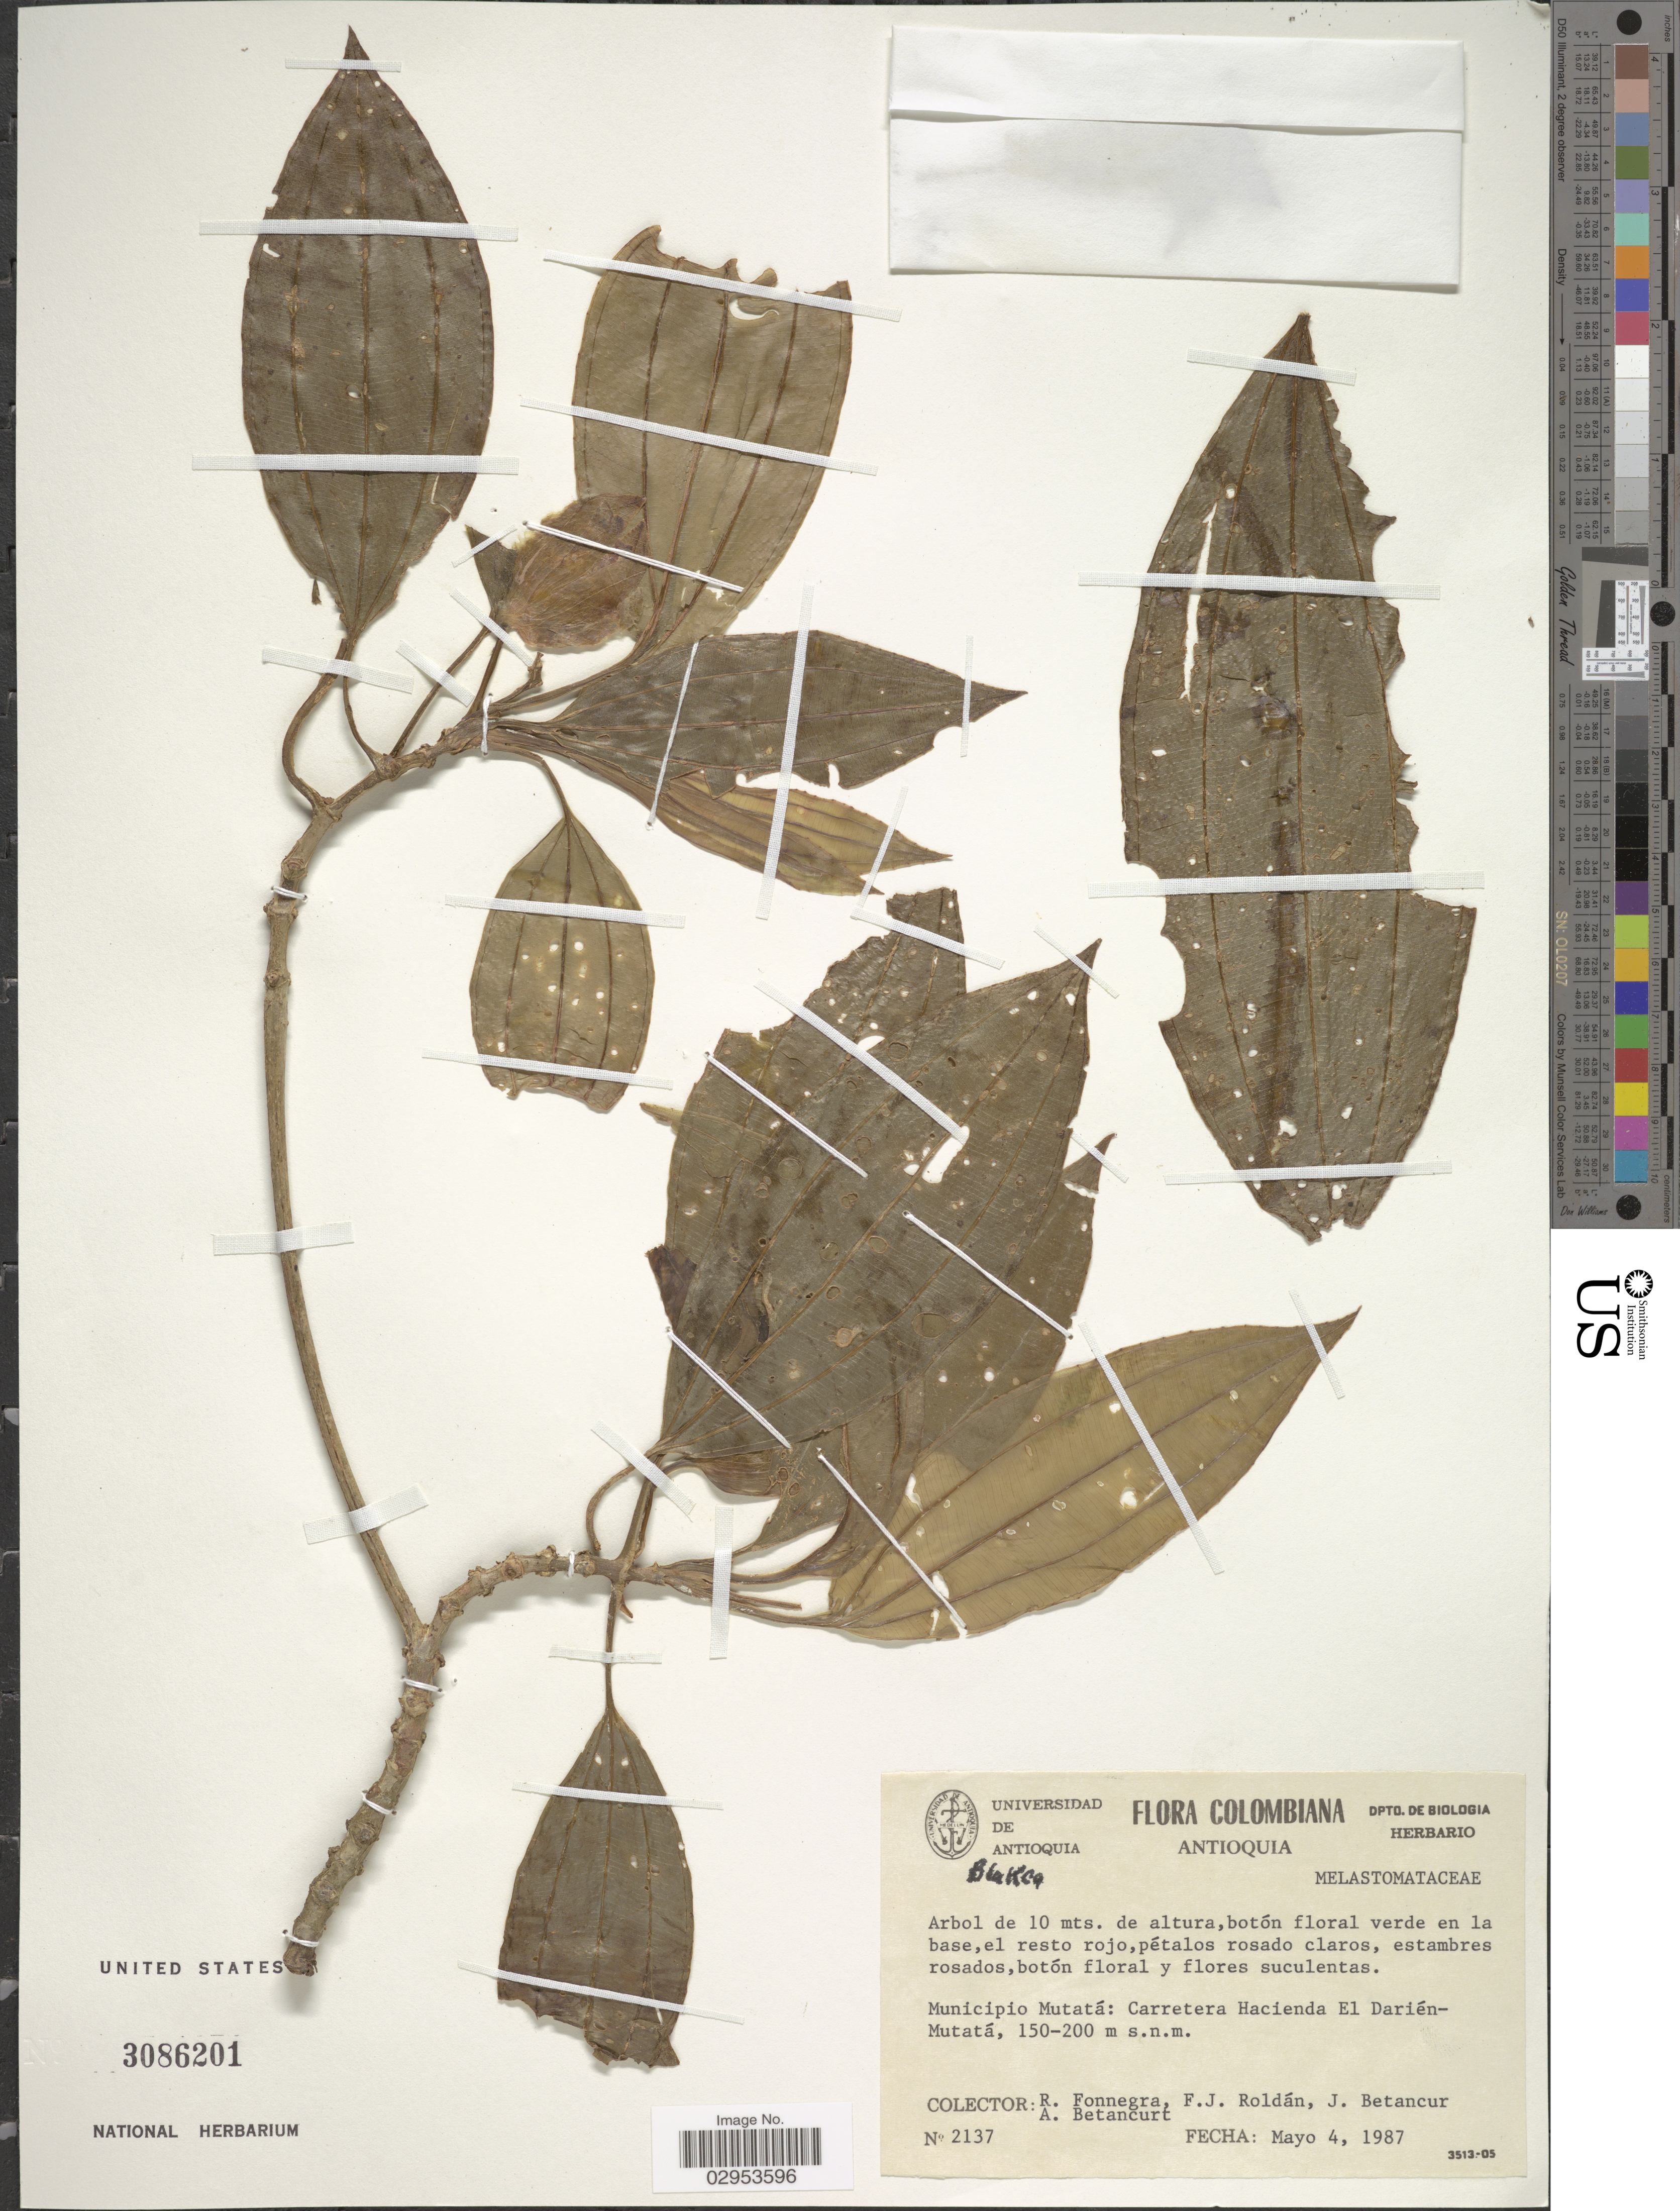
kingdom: Plantae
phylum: Tracheophyta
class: Magnoliopsida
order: Myrtales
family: Melastomataceae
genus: Blakea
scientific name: Blakea sp.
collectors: R. Fonnegra, F. J. Roldán, J. Betancur & A. Betancurt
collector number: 2137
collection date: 1987-05-04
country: Colombia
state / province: Antioquia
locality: Municipio Mutatá: Carretera Hacienda El Darién-Mutatá.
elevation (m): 150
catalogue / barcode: US 3086201